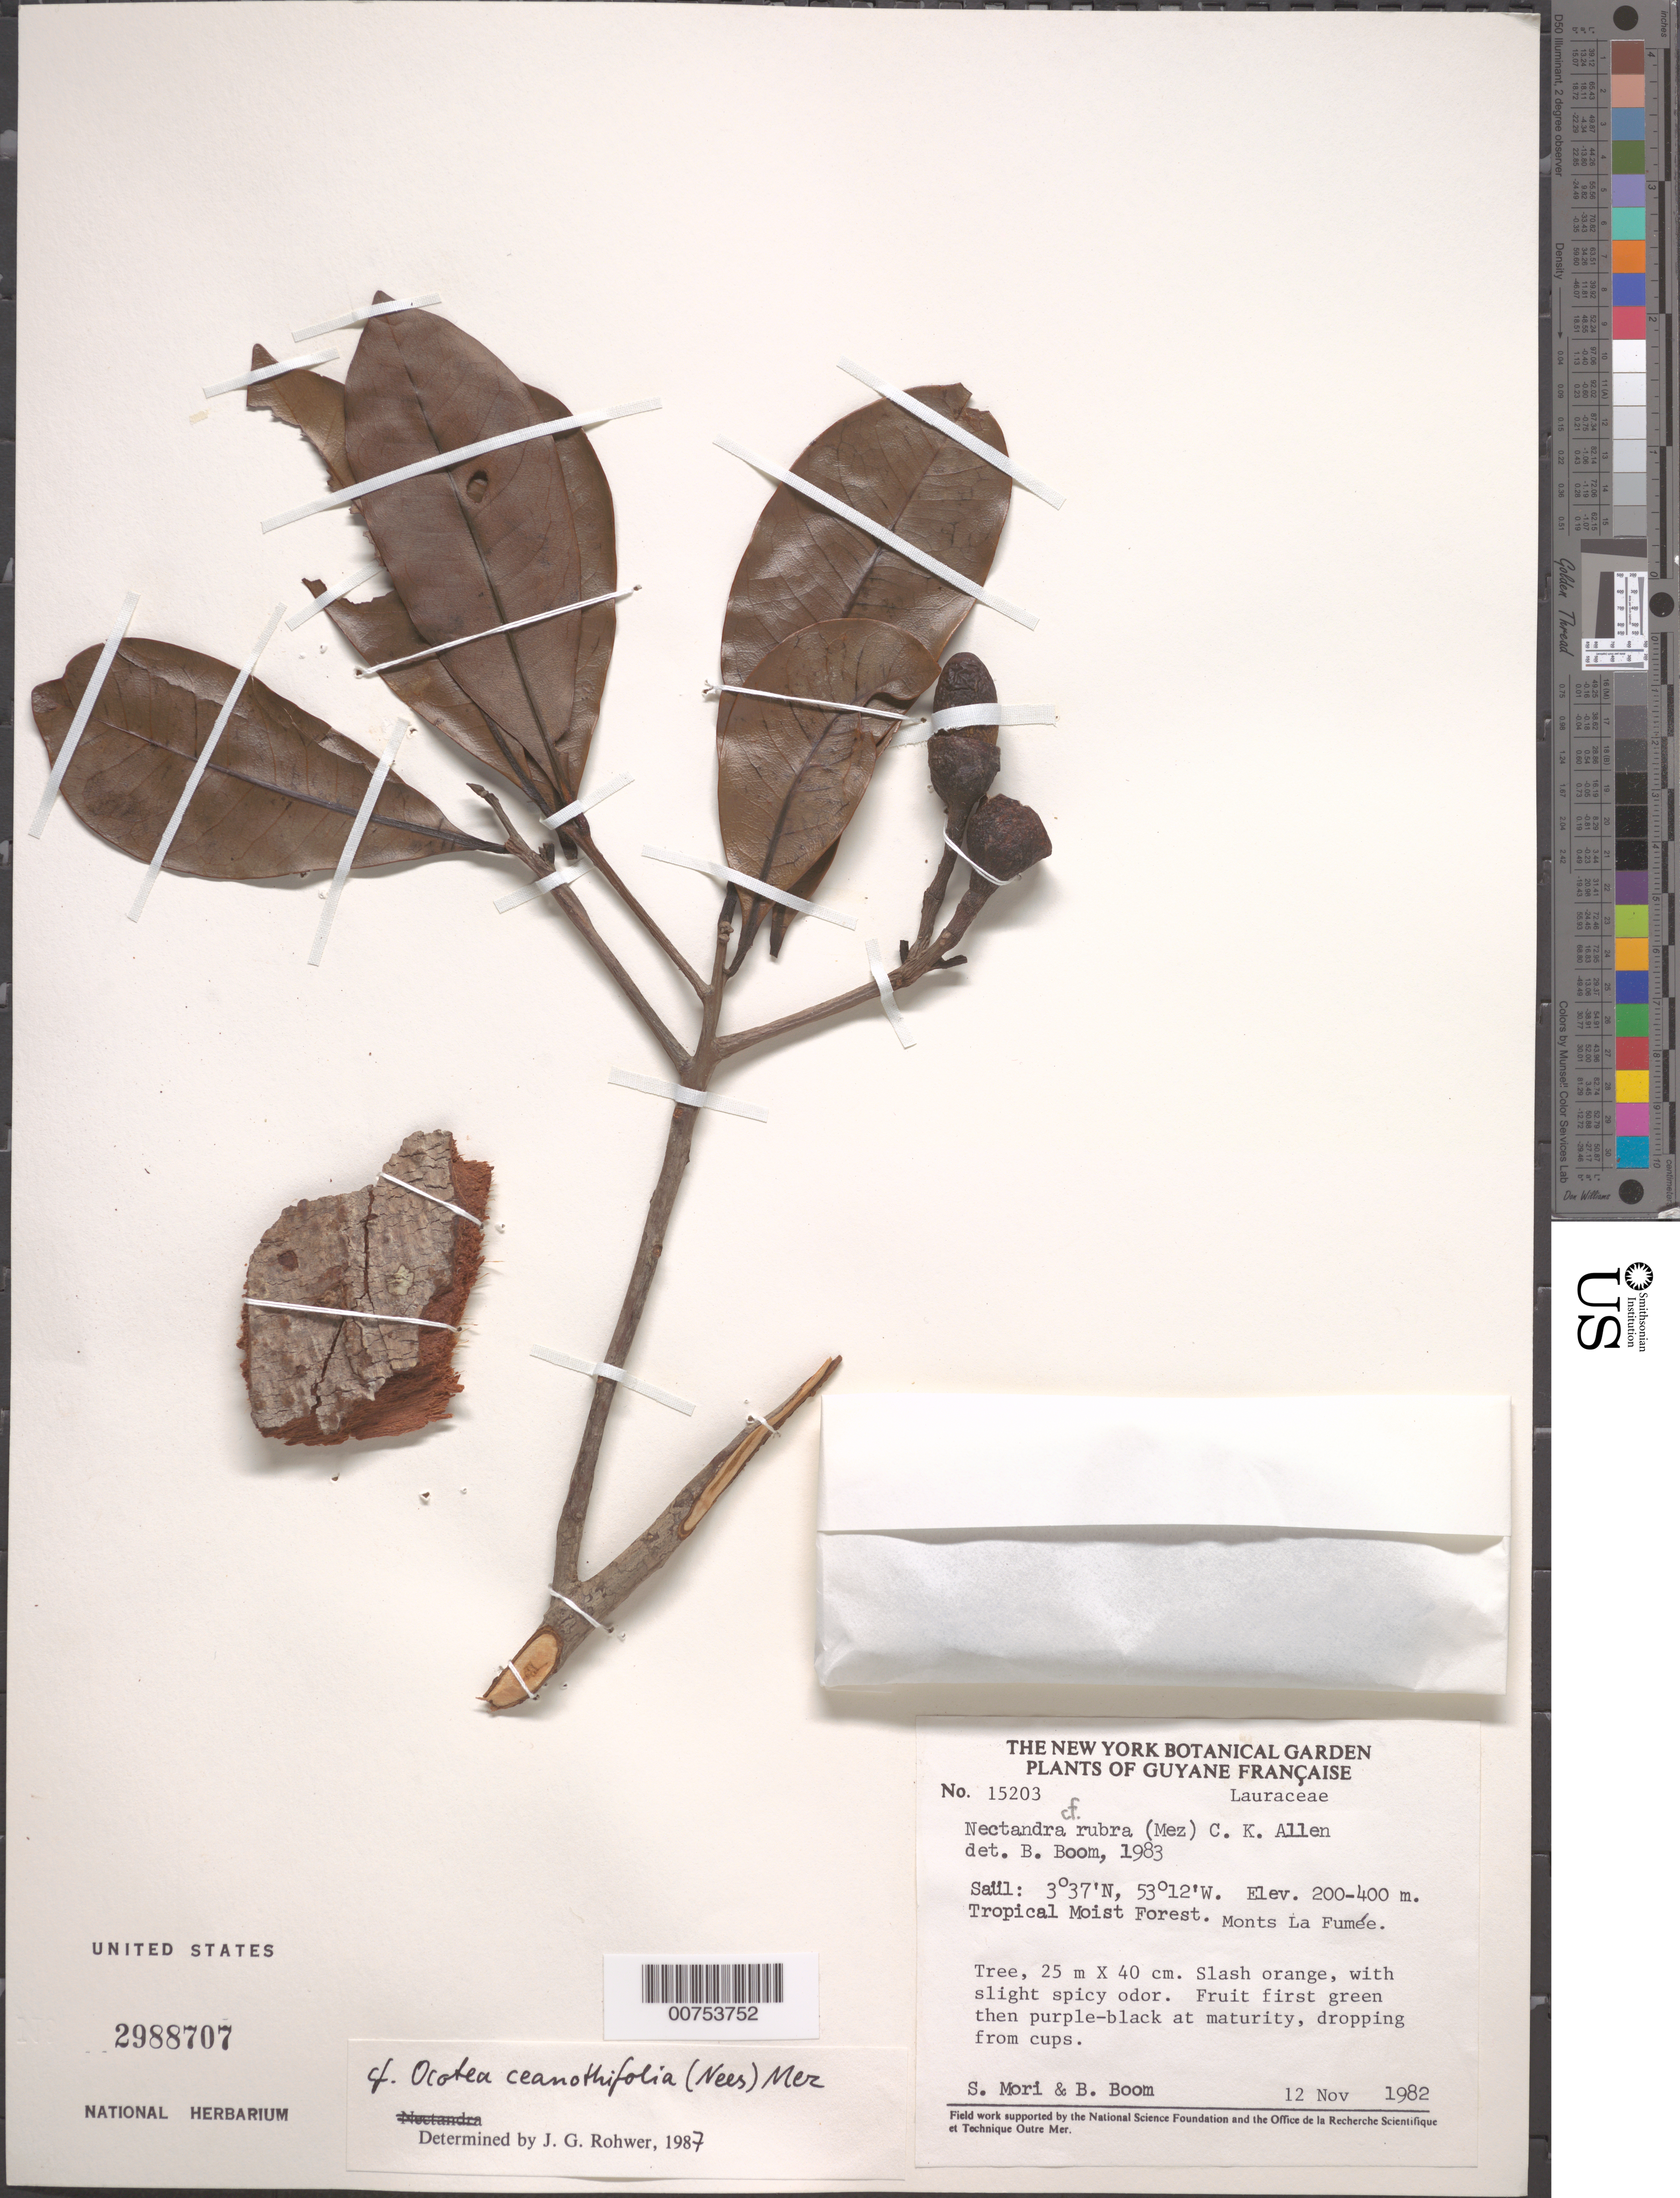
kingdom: Plantae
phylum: Tracheophyta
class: Magnoliopsida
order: Laurales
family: Lauraceae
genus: Ocotea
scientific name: Ocotea ceanothifolia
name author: (Nees) Mez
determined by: Rohwer, J. G.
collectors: S. Mori & B. M. Boom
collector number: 15203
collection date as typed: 12-Nov-82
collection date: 1982-11-12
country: French Guiana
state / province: Saint-Laurent-du-Maroni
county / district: Saül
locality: Saül, Monts La Fumée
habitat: Tropical moist forest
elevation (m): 200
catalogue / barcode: US 2988707